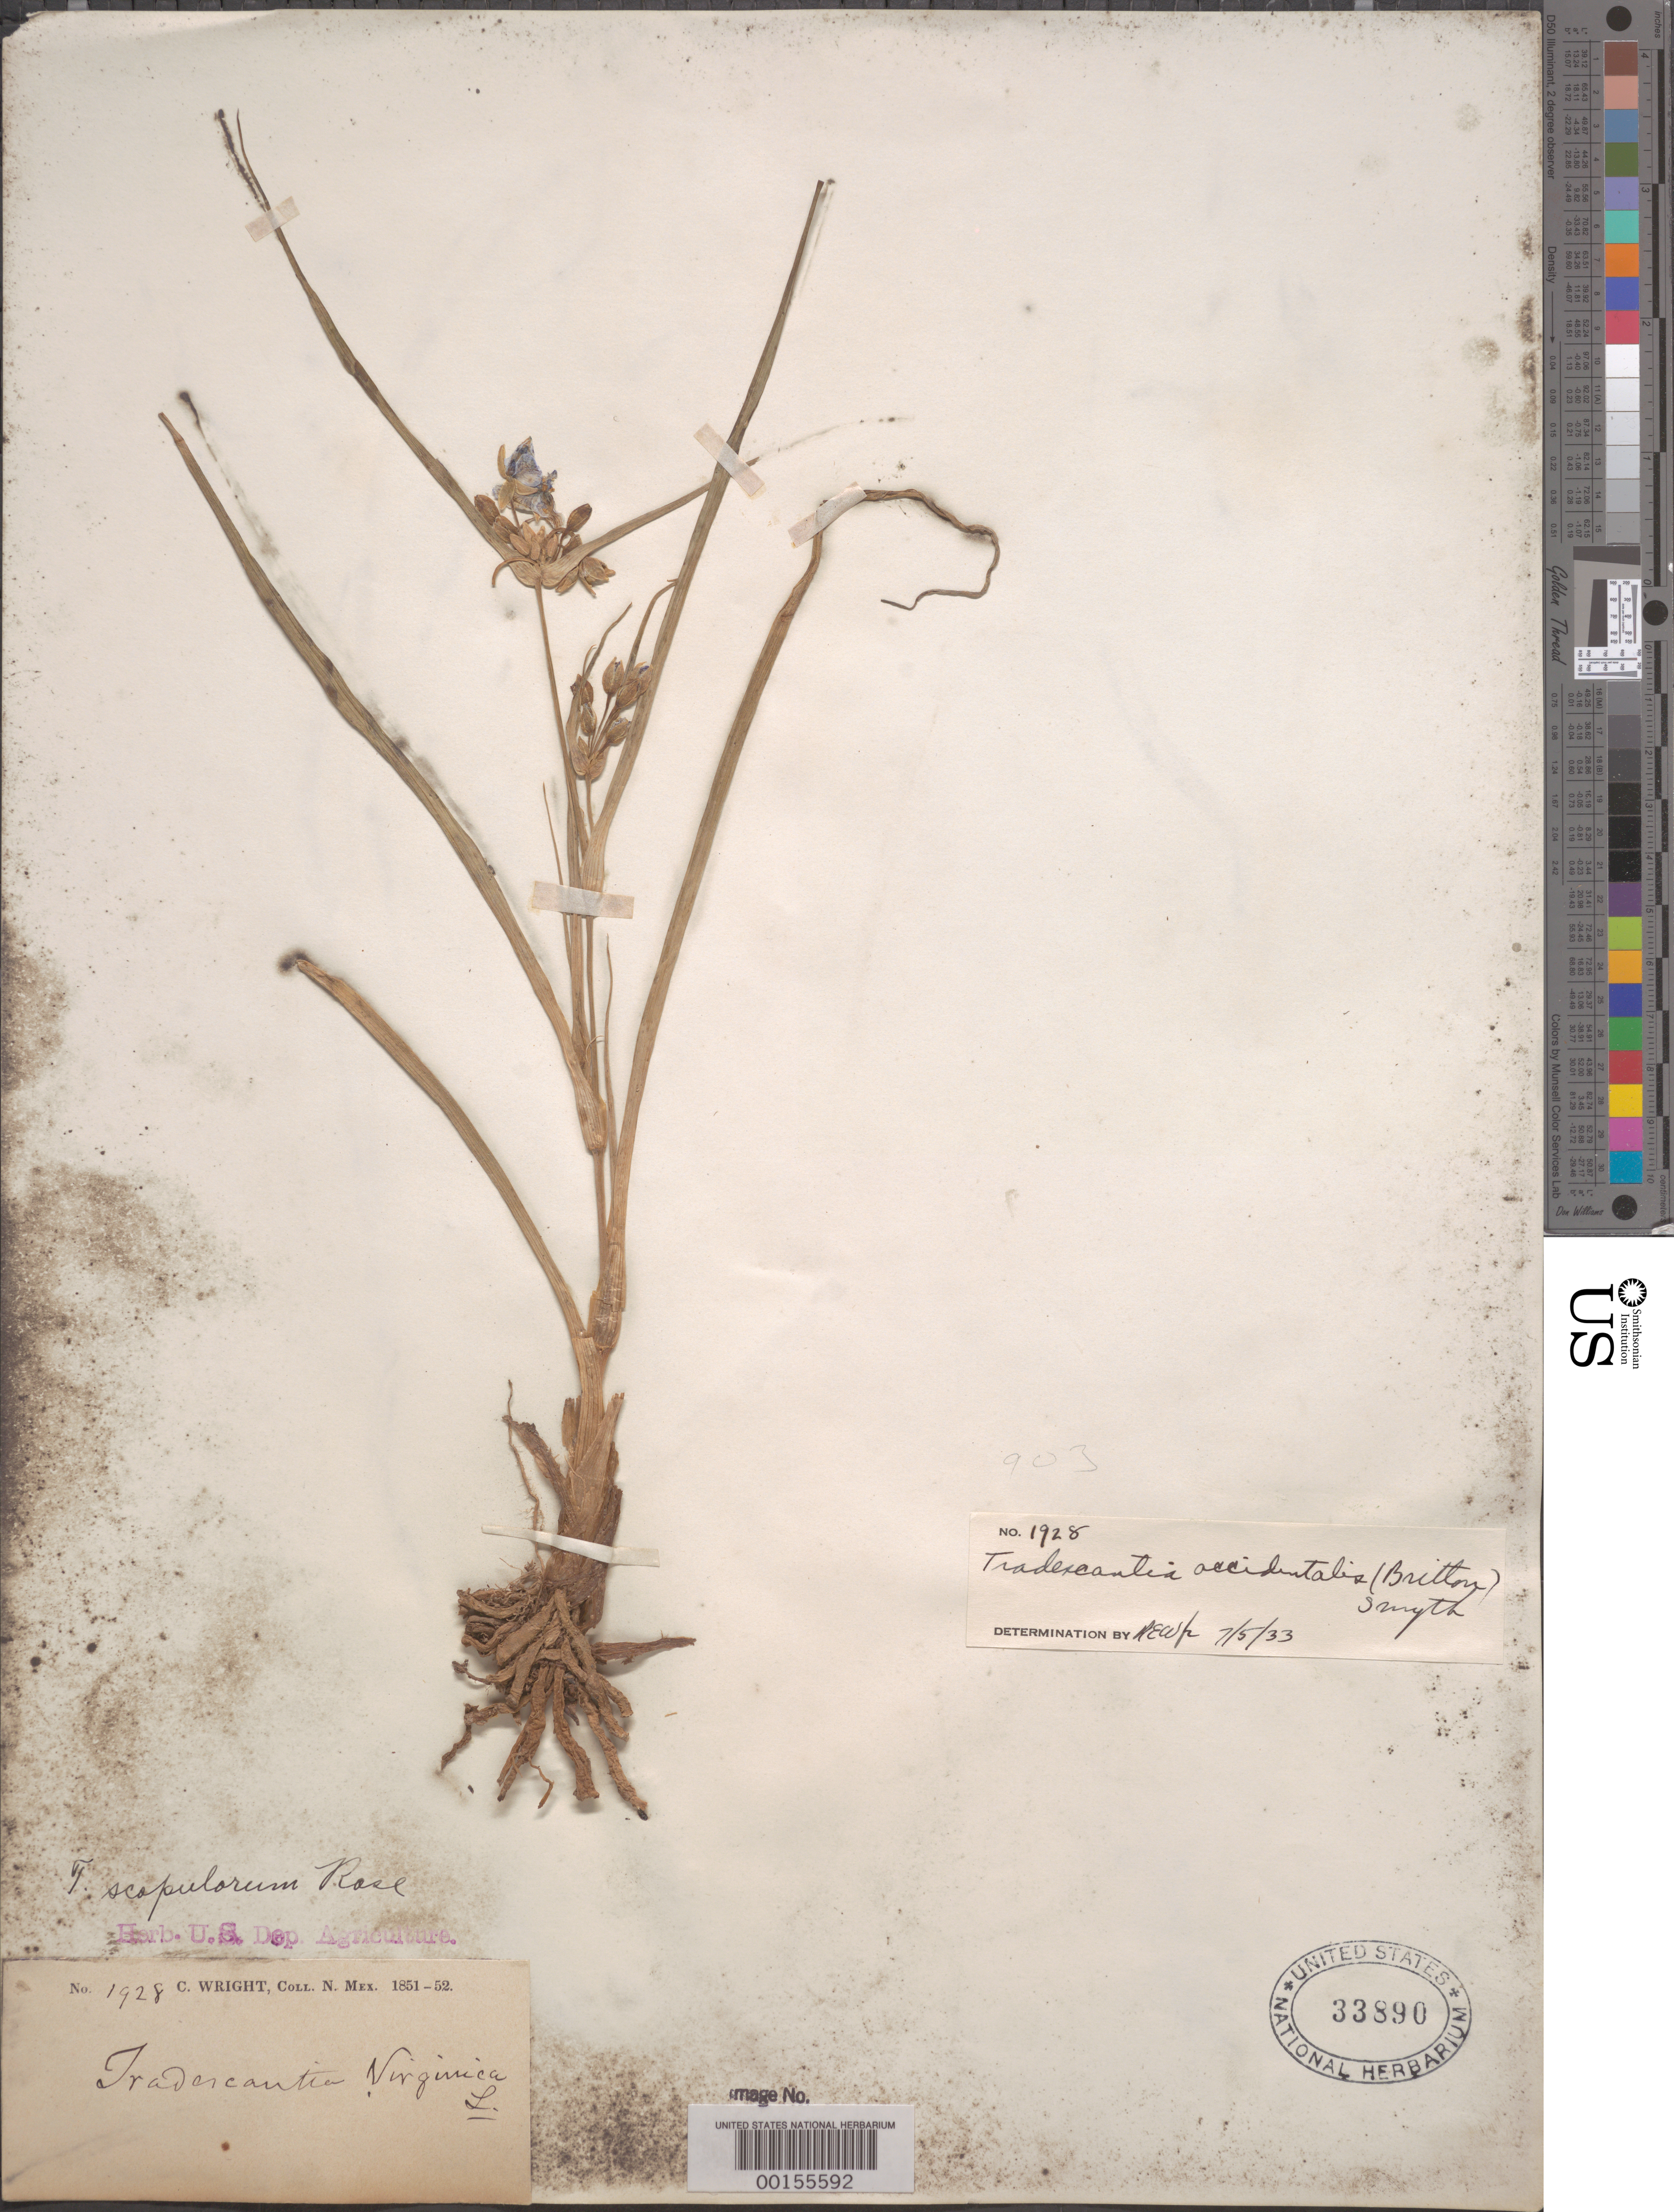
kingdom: Plantae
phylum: Tracheophyta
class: Liliopsida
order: Commelinales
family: Commelinaceae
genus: Tradescantia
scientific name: Tradescantia occidentalis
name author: (Britton) Smyth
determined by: Woodson, R. E., Jr.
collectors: C. Wright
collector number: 1928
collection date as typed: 1851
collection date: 1851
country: United States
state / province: New Mexico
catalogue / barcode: US 33890